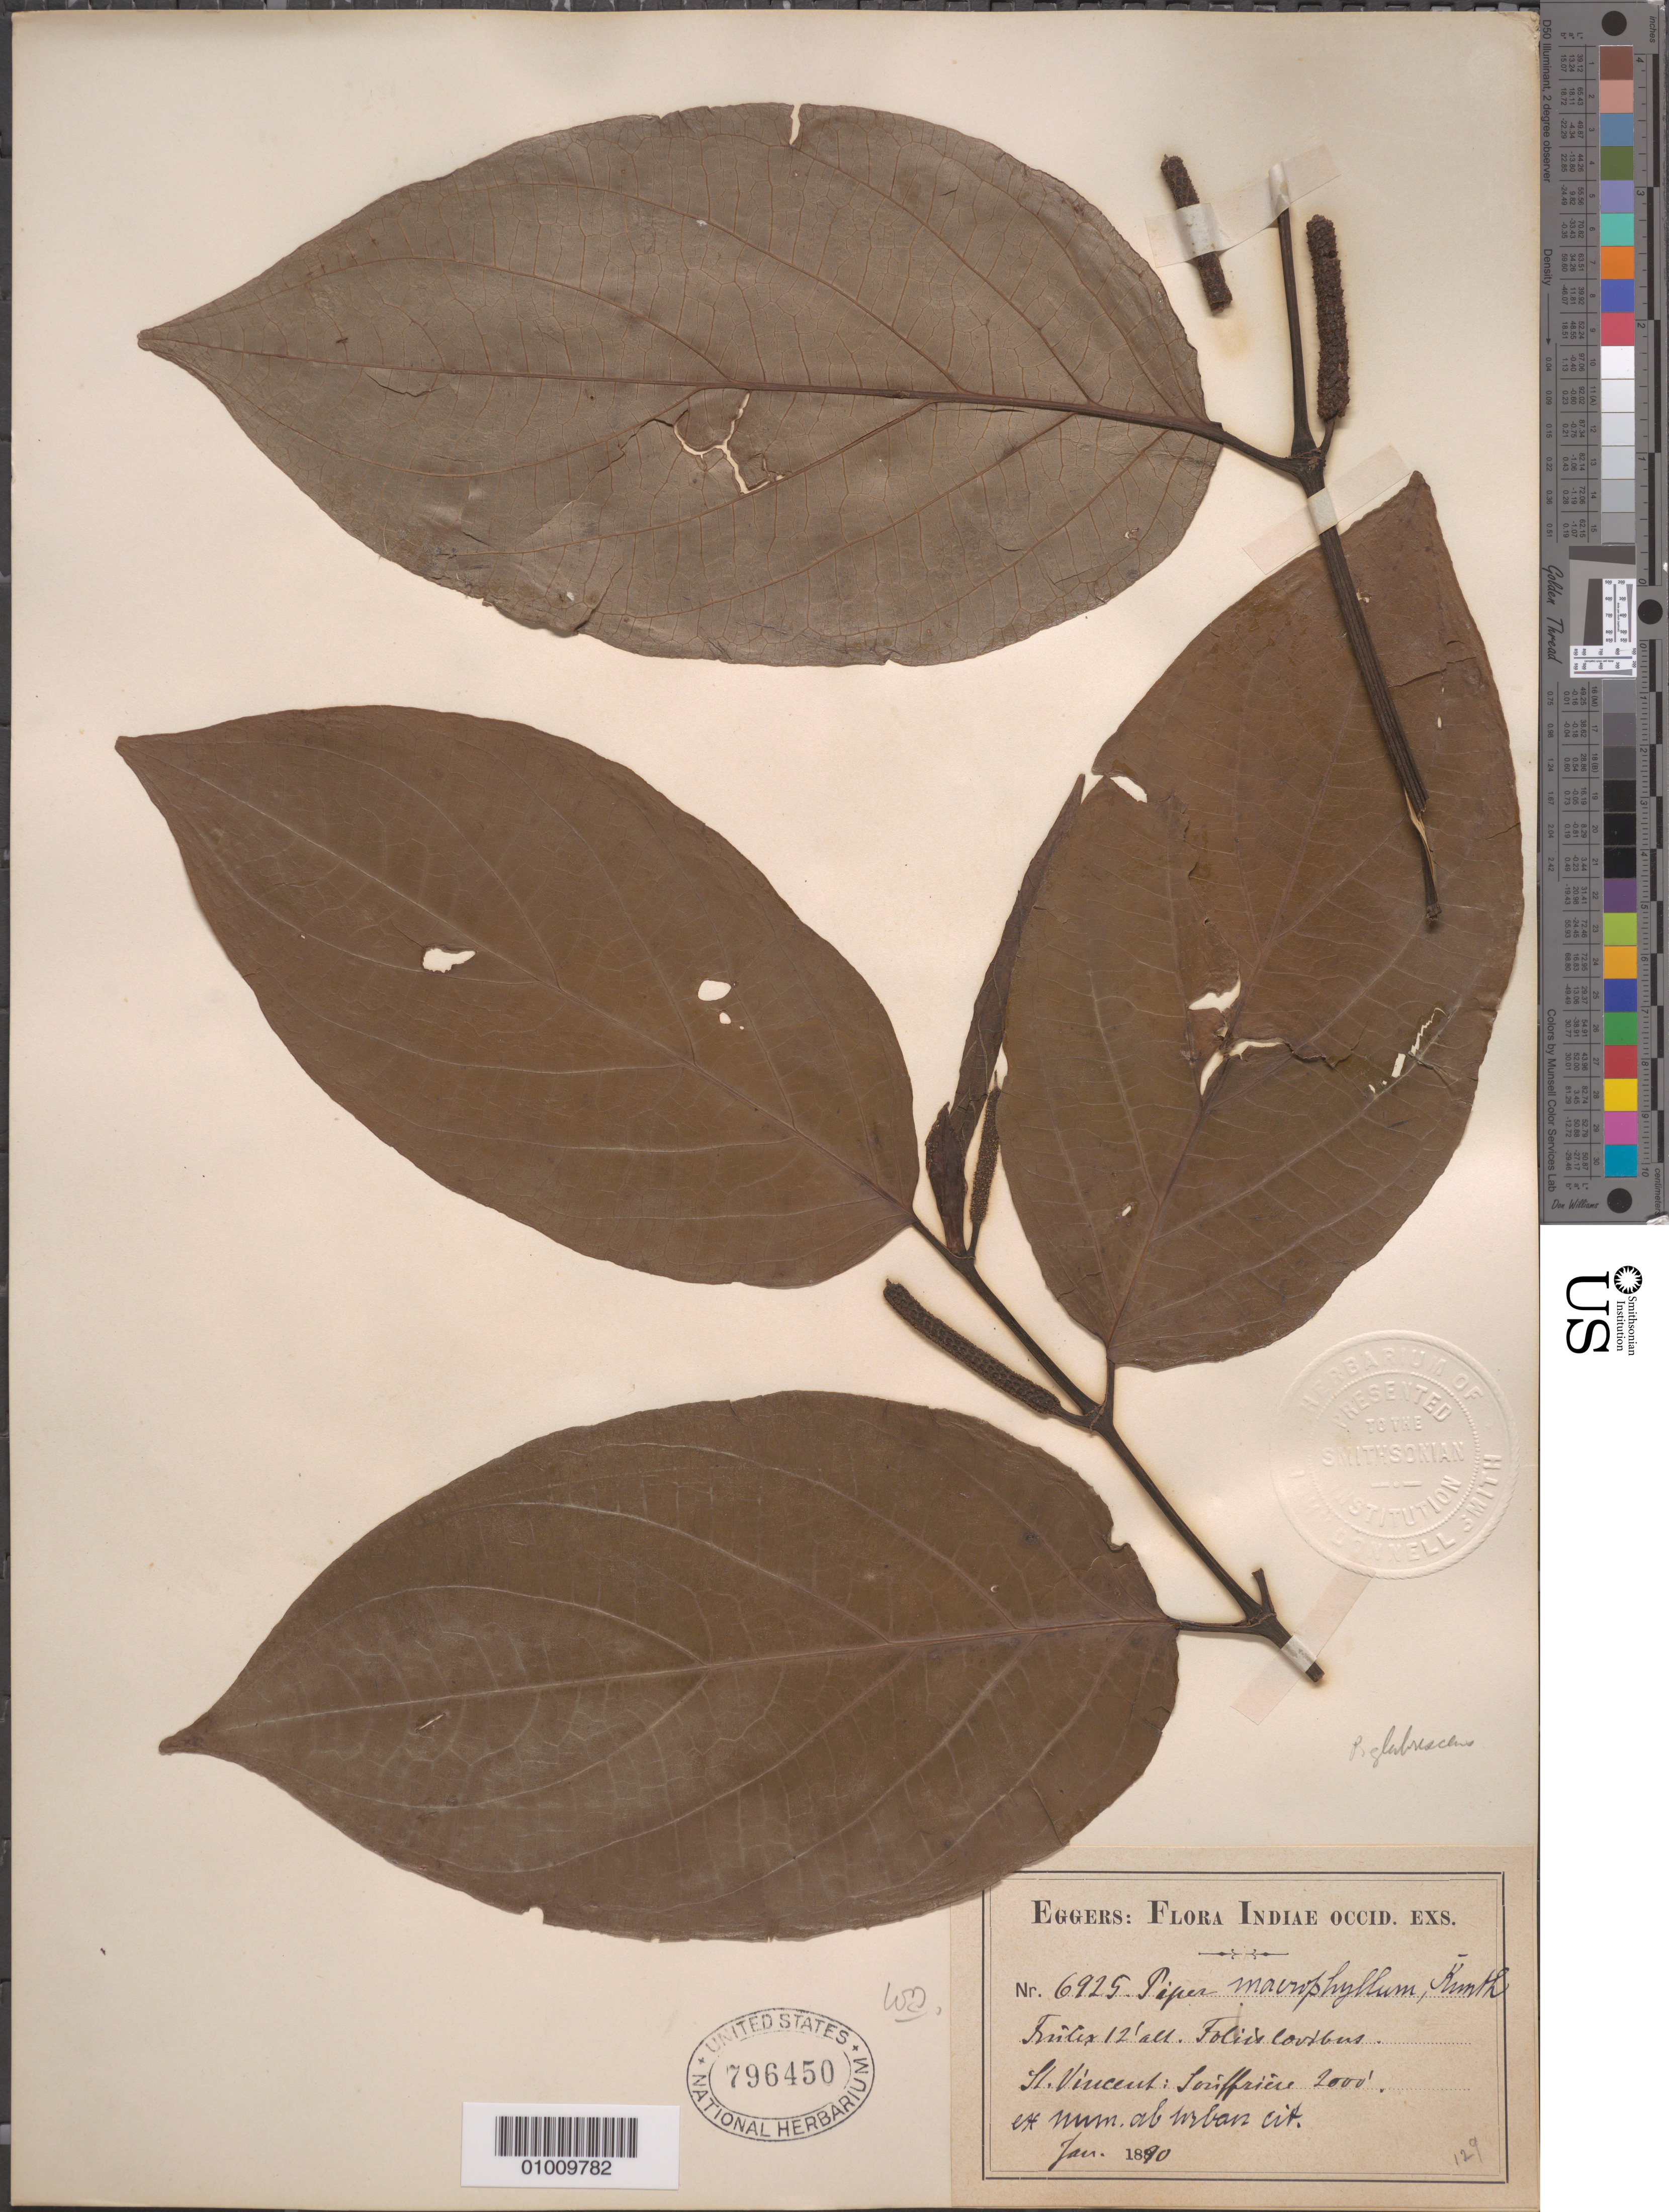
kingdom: Plantae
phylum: Tracheophyta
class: Magnoliopsida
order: Piperales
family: Piperaceae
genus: Piper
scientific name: Piper glabrescens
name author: (Miq.) C. DC.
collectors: H. F. A. von Eggers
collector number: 6925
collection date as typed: Jan 1890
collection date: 1890-01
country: St. Vincent - Grenadines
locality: Soriffriere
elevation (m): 610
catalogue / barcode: US 796450